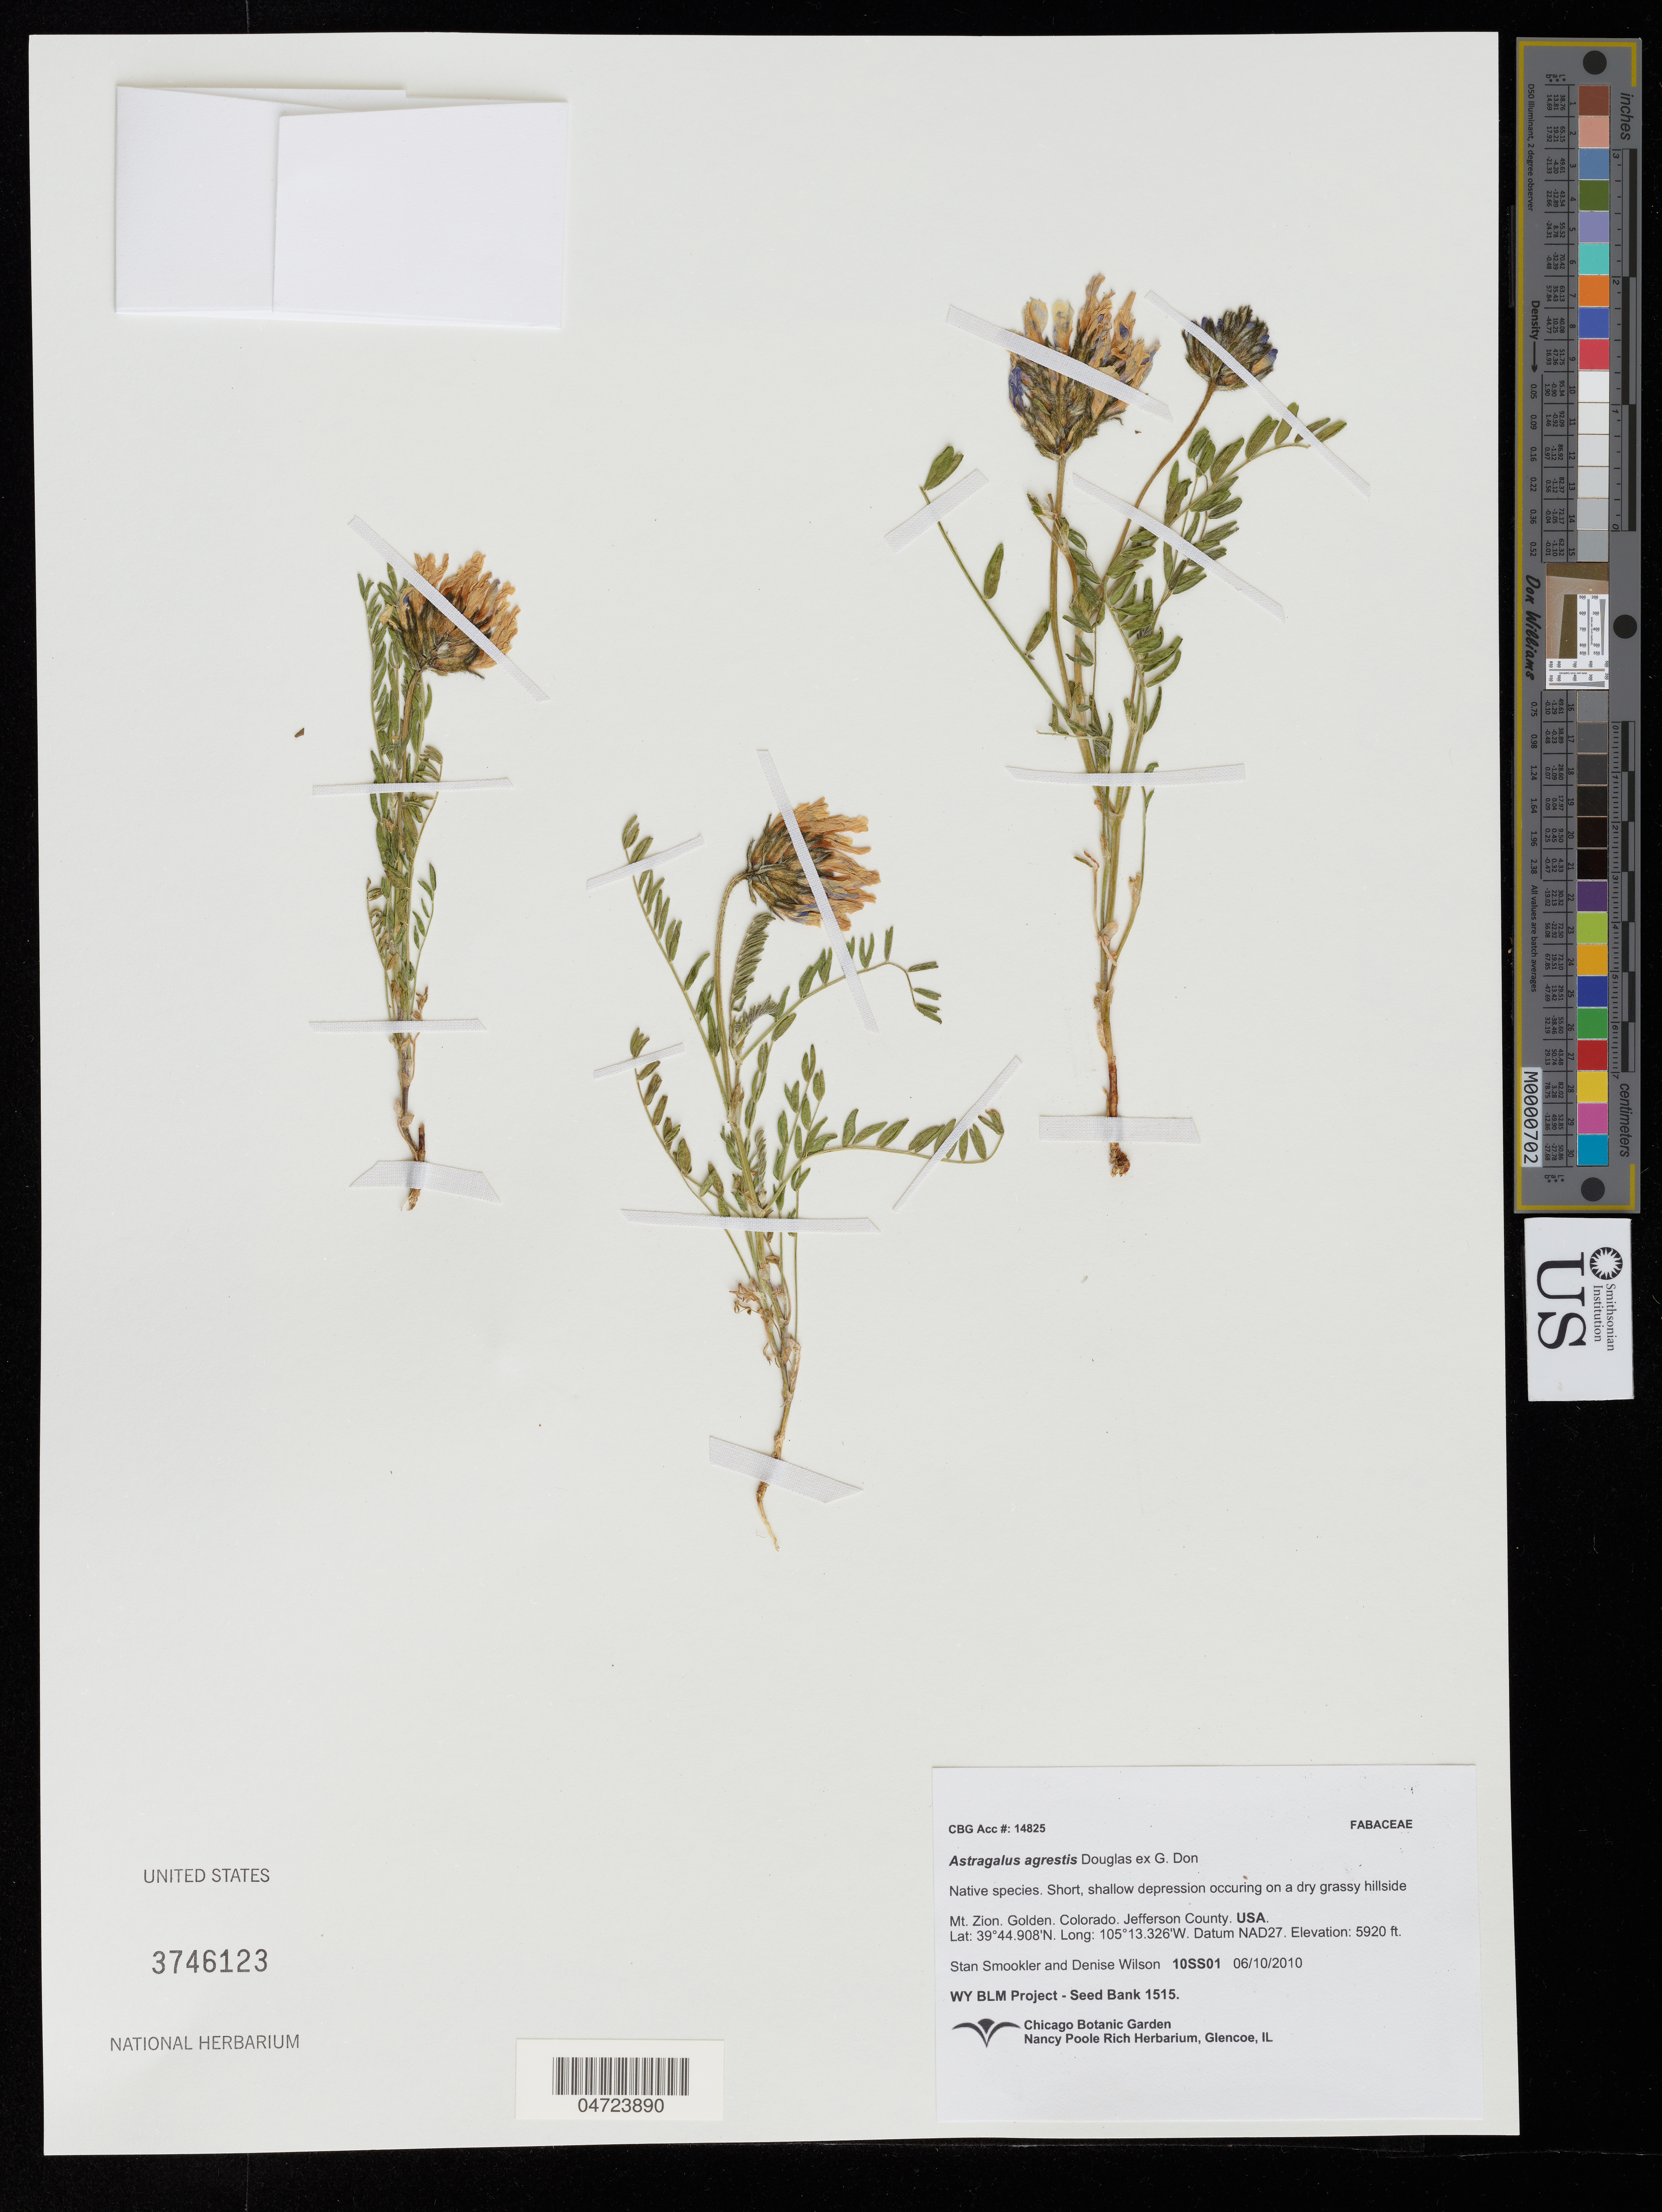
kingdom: Plantae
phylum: Tracheophyta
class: Magnoliopsida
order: Fabales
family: Fabaceae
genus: Astragalus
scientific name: Astragalus agrestis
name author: G. Don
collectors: S. Smookler & D. Wilson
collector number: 10SS01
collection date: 2010-06-10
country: United States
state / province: Colorado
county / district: Jefferson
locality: Mt. Zion. Golden. Jefferson County.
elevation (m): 1804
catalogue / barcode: US 3746123